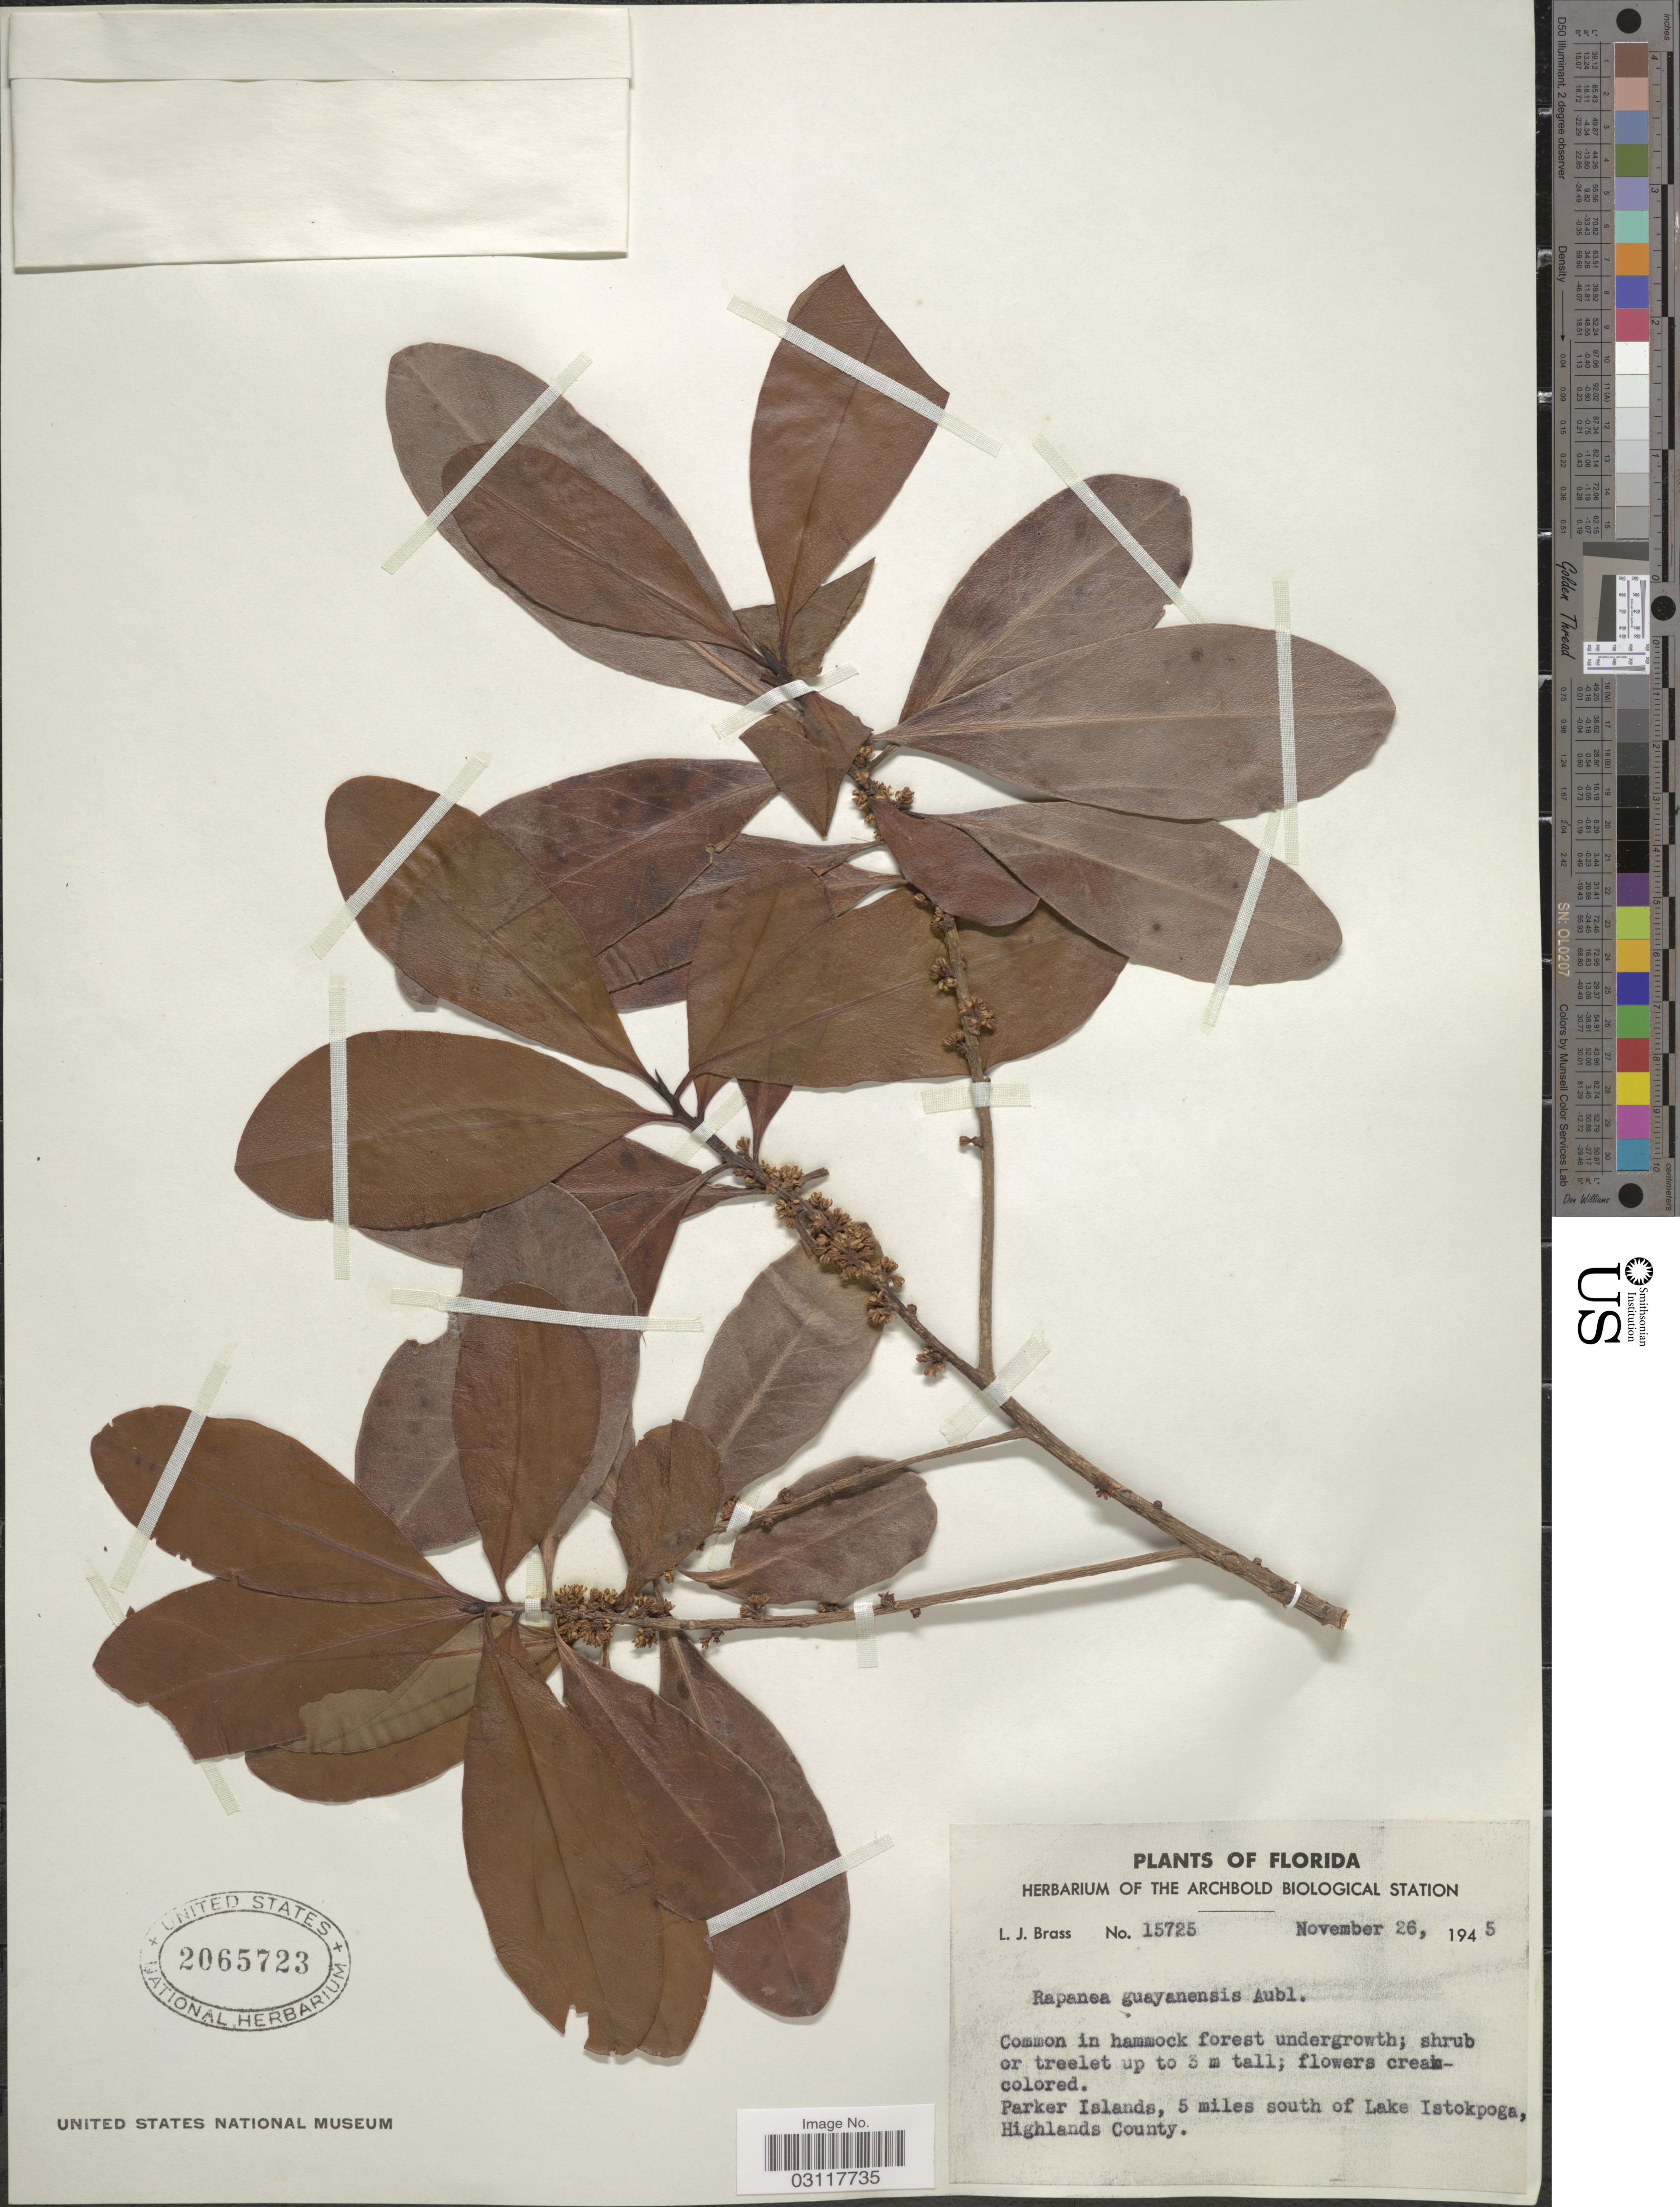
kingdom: Plantae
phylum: Tracheophyta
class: Magnoliopsida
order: Ericales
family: Primulaceae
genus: Rapanea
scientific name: Rapanea guianensis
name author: Aubl.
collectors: L. J. Brass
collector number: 15725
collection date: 1945-11-26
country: United States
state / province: Florida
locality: Parker Islands, 5 miles south of Lake Istokpoga, Highlands County.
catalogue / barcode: US 2065723